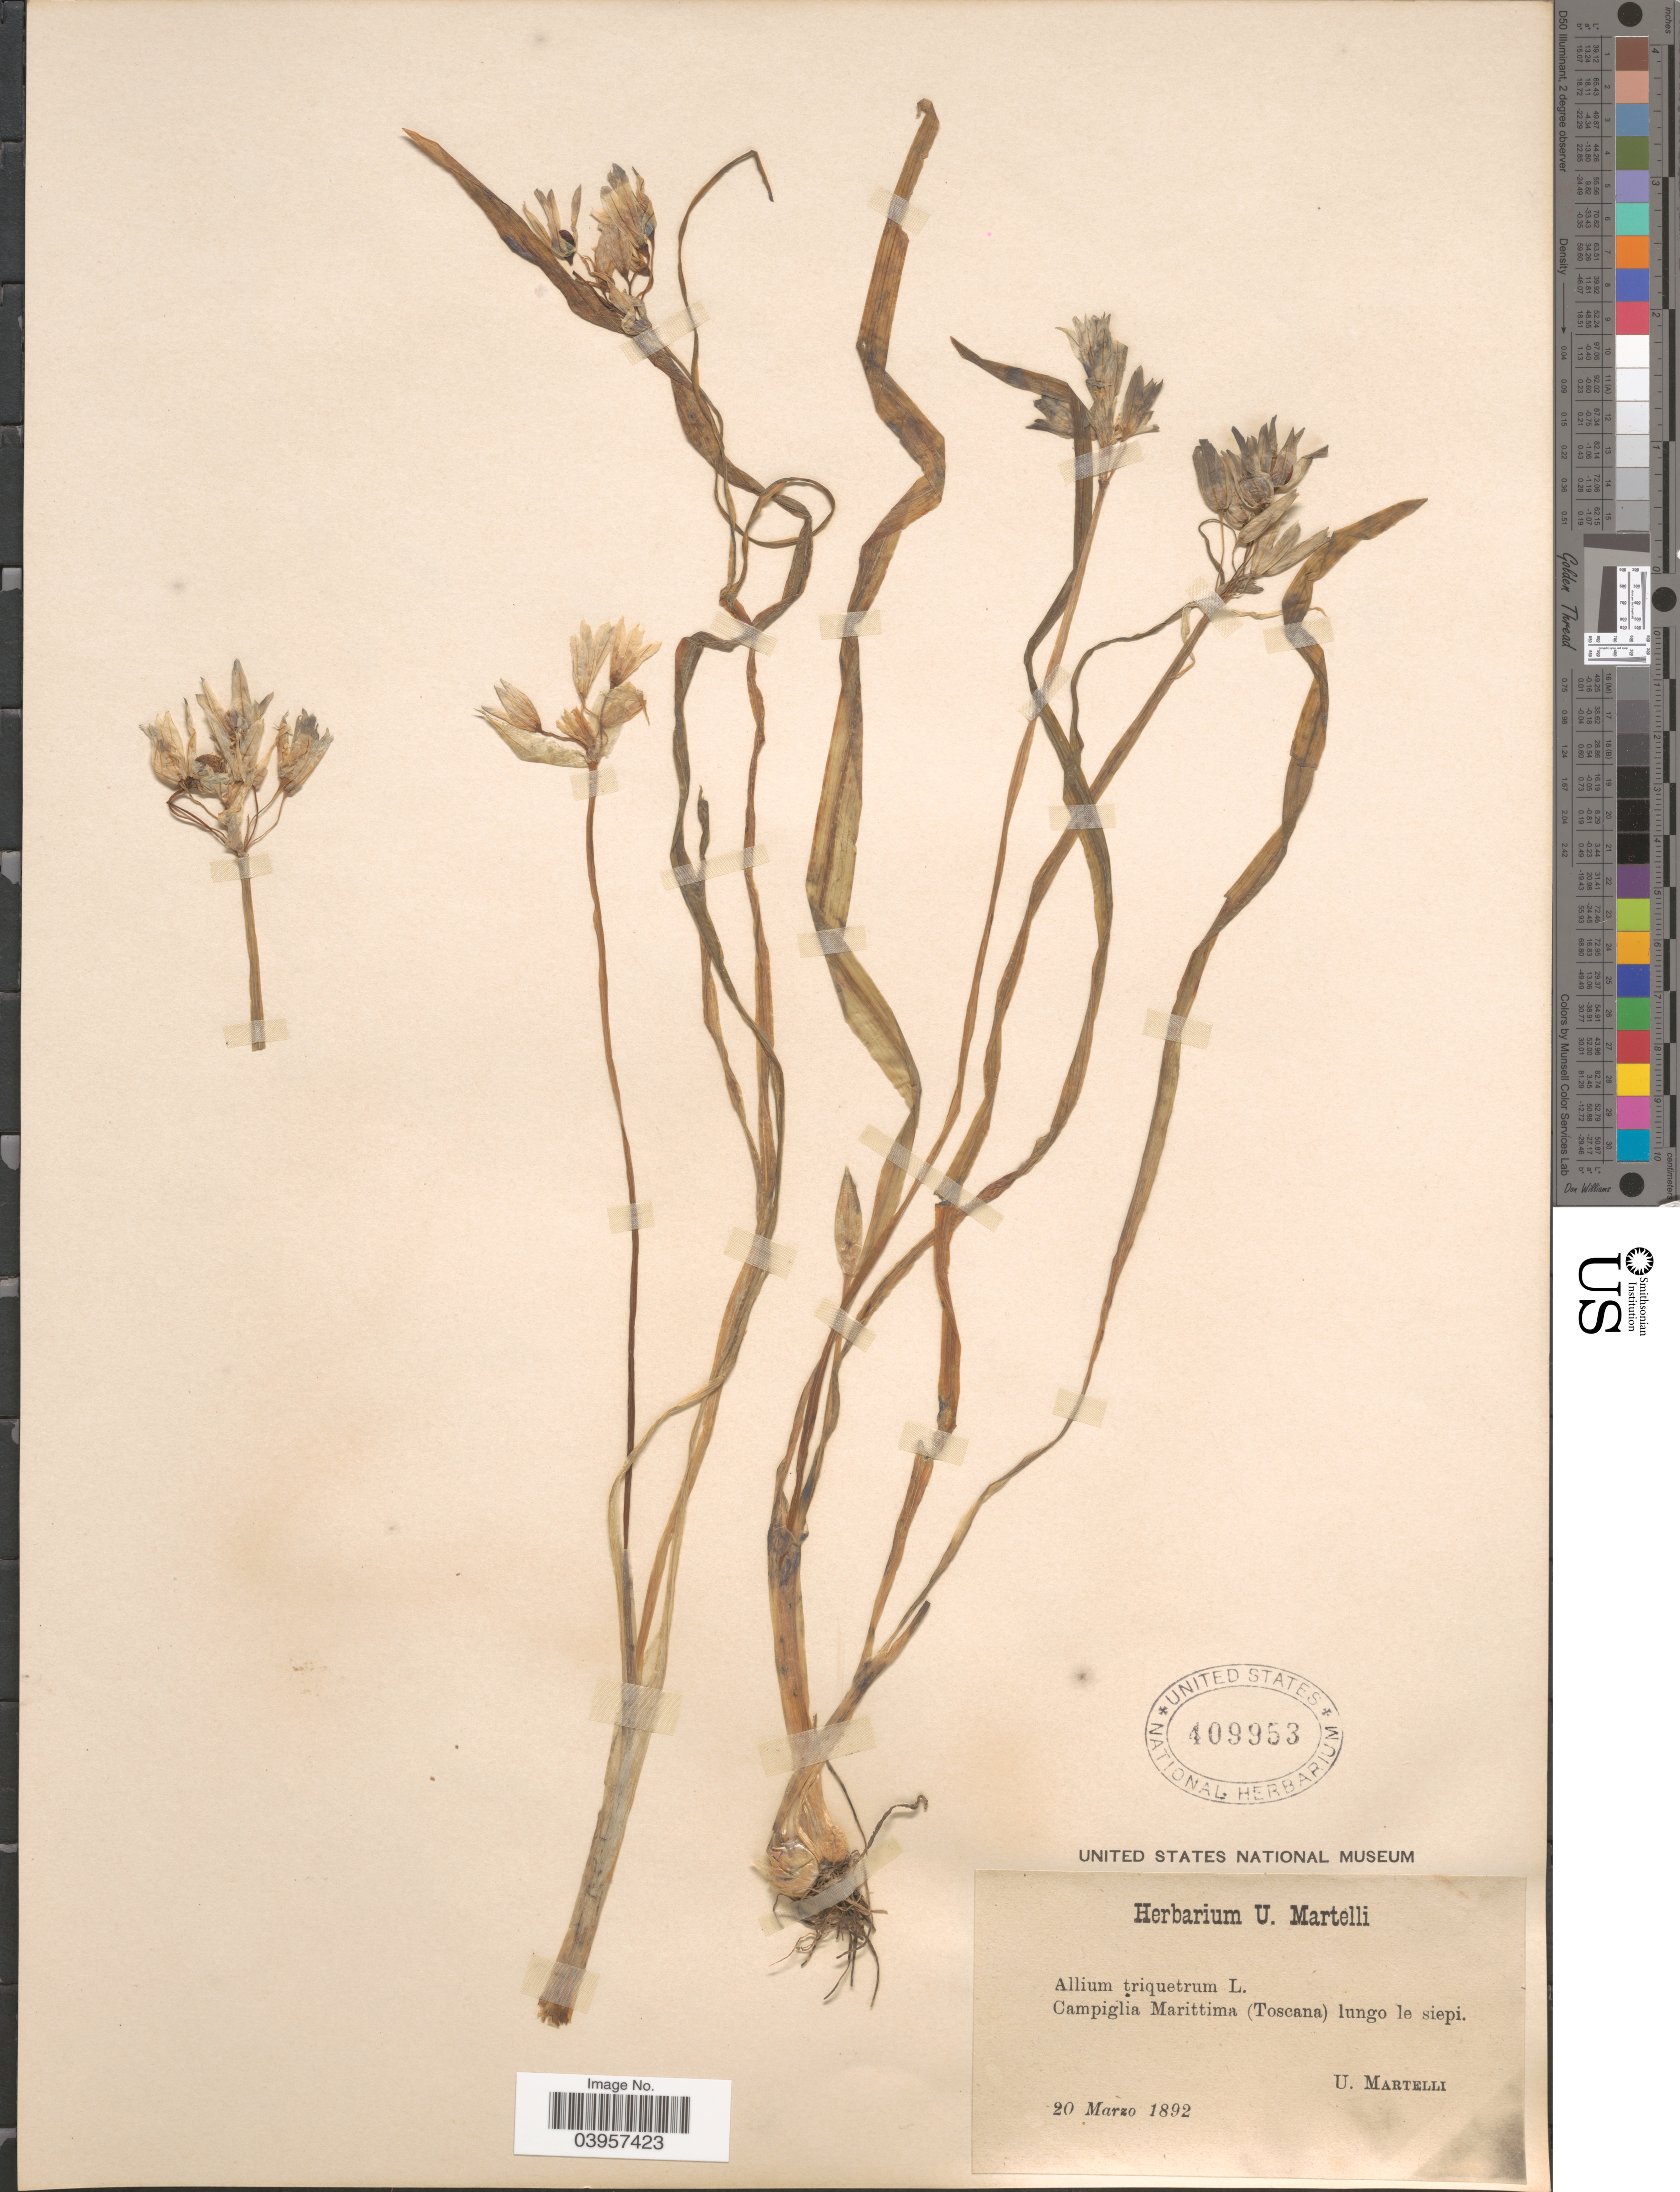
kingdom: Plantae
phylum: Tracheophyta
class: Liliopsida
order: Asparagales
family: Amaryllidaceae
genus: Allium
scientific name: Allium triquetrum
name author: L.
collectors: U. Martelli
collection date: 1892-03-20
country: Italy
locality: Campiglia Marittima (Toscana) lungo le siepi.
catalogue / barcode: US 409953